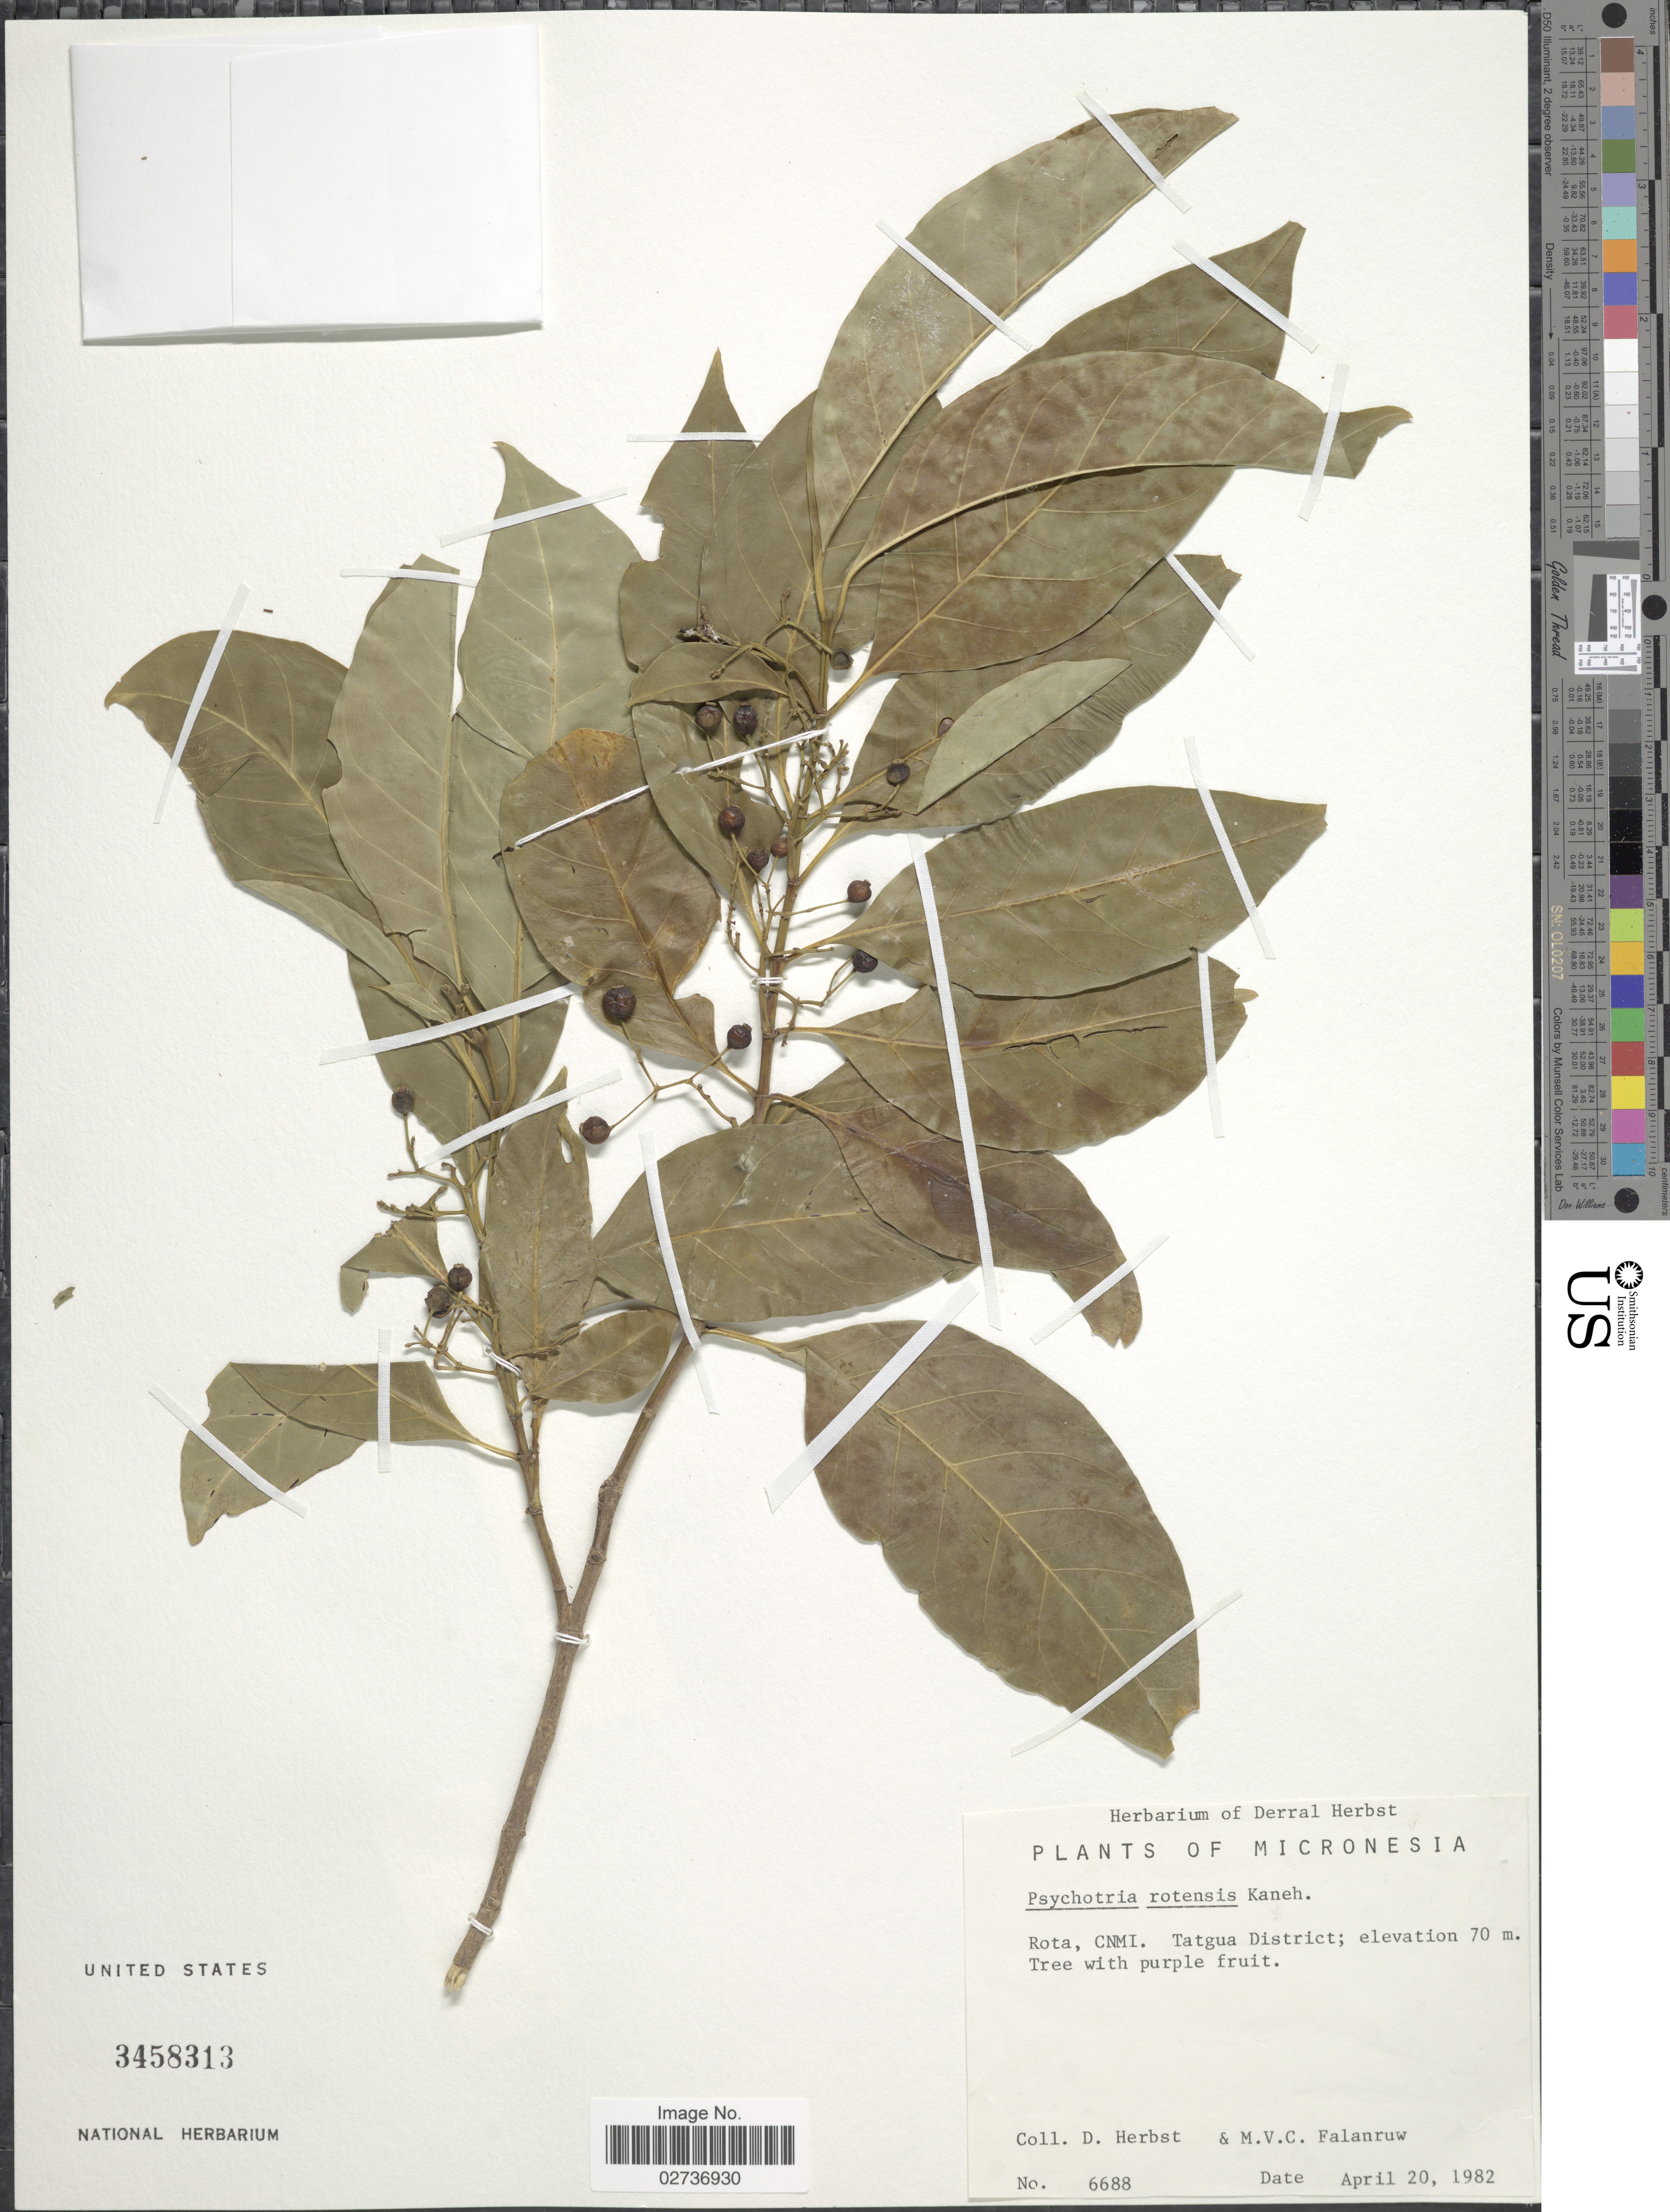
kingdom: Plantae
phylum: Tracheophyta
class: Magnoliopsida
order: Gentianales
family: Rubiaceae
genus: Psychotria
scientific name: Psychotria rotensis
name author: Kaneh.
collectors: D. Herbst & M. V. Falanruw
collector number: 6688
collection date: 1982-04-20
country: Northern Mariana Islands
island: Rota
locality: Rota, CNMI. Tatgua District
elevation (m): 70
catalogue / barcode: US 3458313